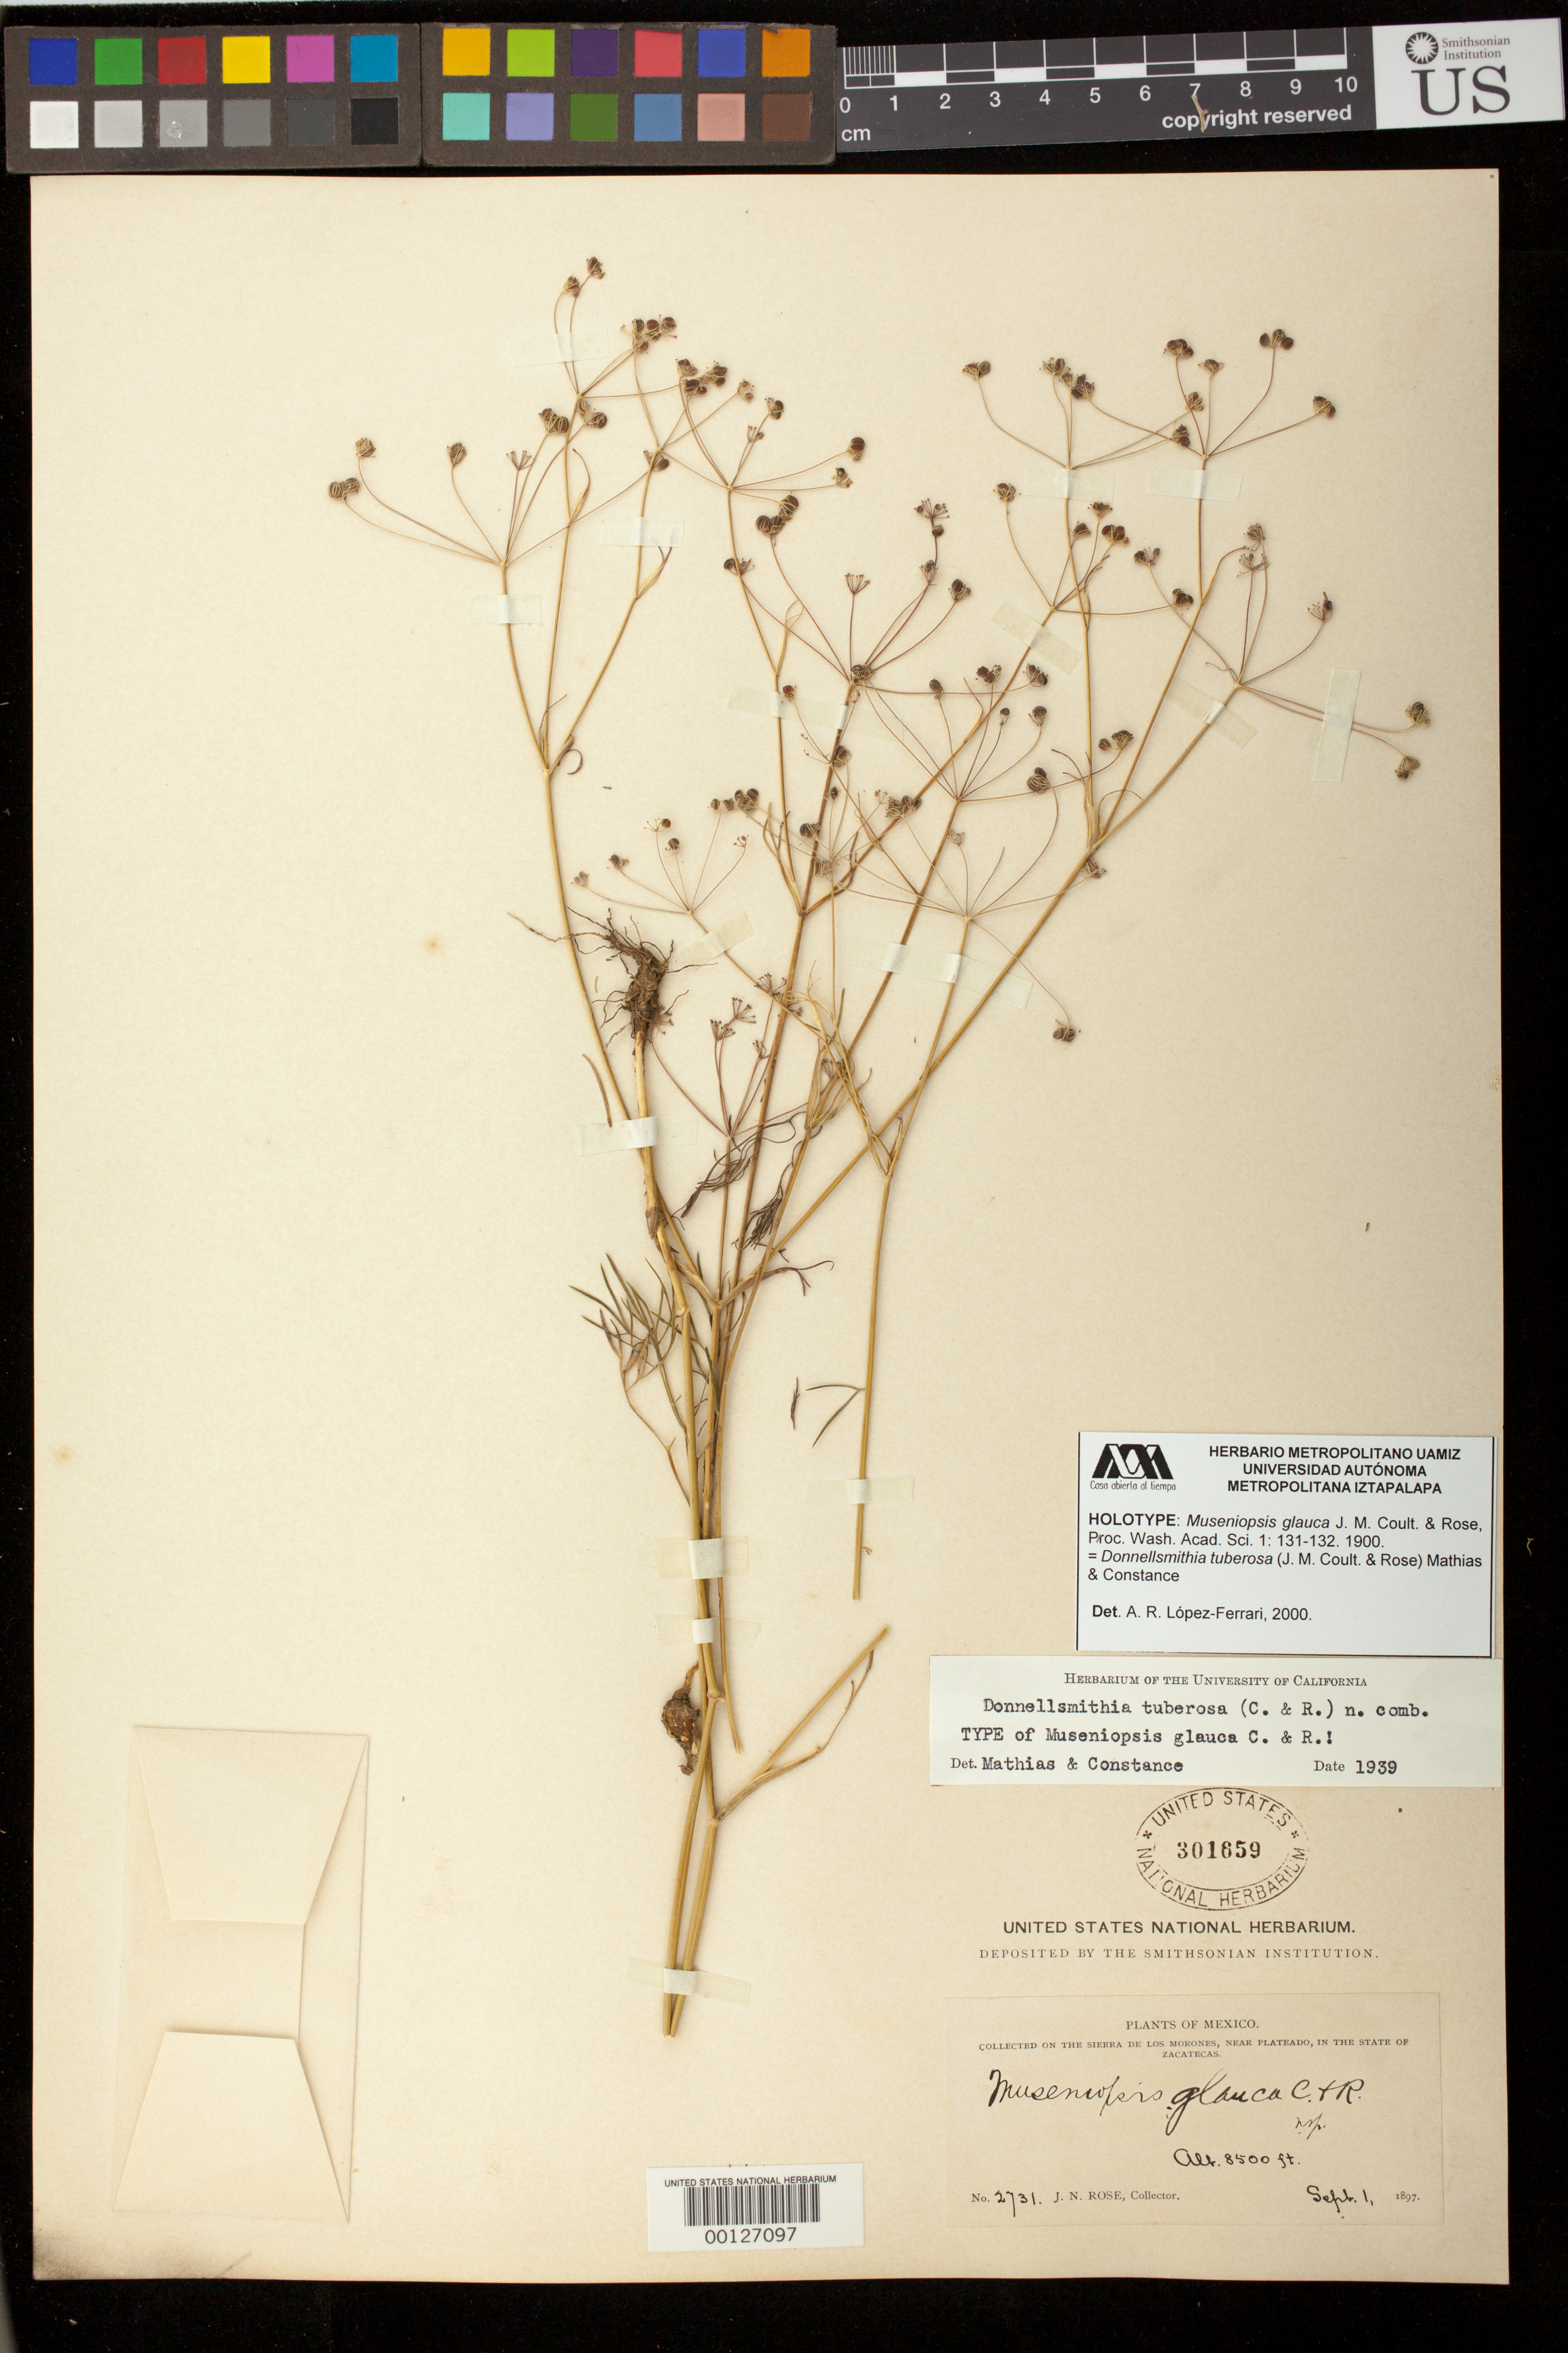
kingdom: Plantae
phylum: Tracheophyta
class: Magnoliopsida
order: Apiales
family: Apiaceae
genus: Museniopsis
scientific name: Museniopsis glauca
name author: J.M. Coult. & Rose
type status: Holotype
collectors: J. N. Rose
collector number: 2731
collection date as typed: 01 Sep 1897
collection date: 1897-09-01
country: Mexico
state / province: Zacatecas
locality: Sierra de Los Morones, near Plateado, in the state of Zacatecas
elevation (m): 2591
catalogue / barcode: US 301659